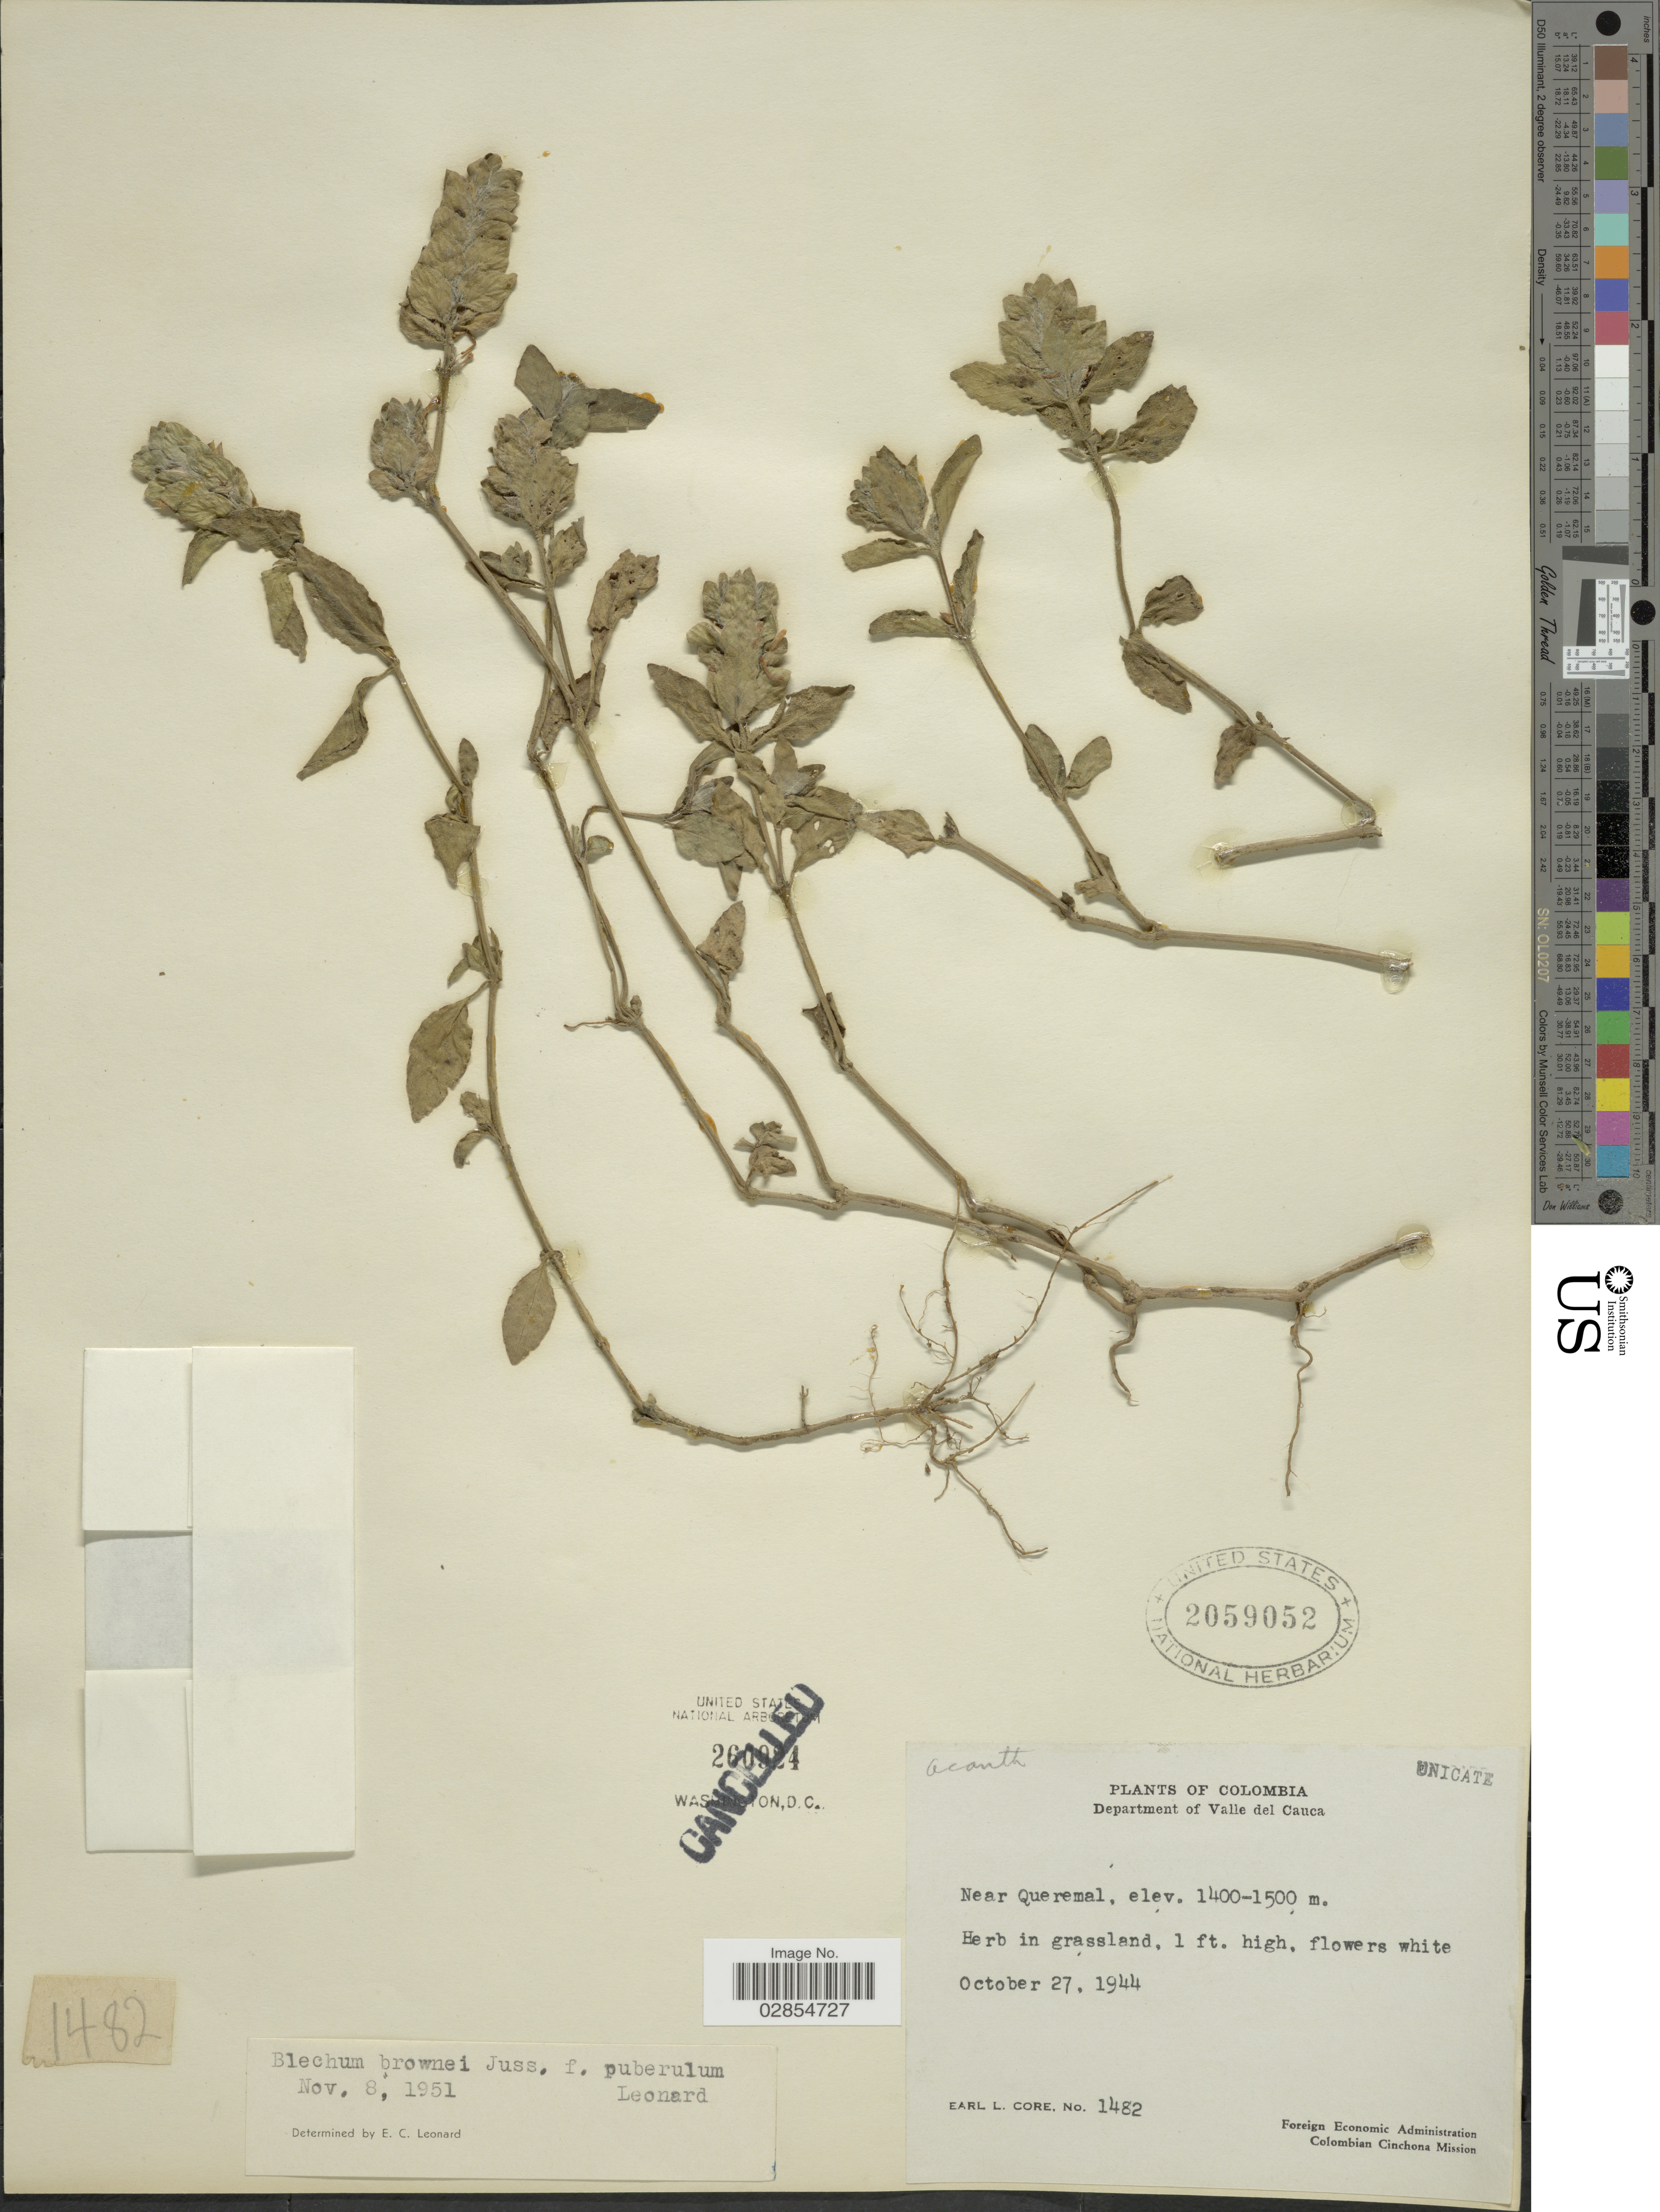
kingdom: Plantae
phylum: Tracheophyta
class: Magnoliopsida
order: Lamiales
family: Acanthaceae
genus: Blechum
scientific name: Blechum pyramidatum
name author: (Lam.) Urb.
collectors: E. L. Core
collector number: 1482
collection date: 1944-10-27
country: Colombia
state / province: Valle del Cauca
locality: Department of Valle del Cauca. Near Queremal.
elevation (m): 1400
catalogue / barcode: US 2059052